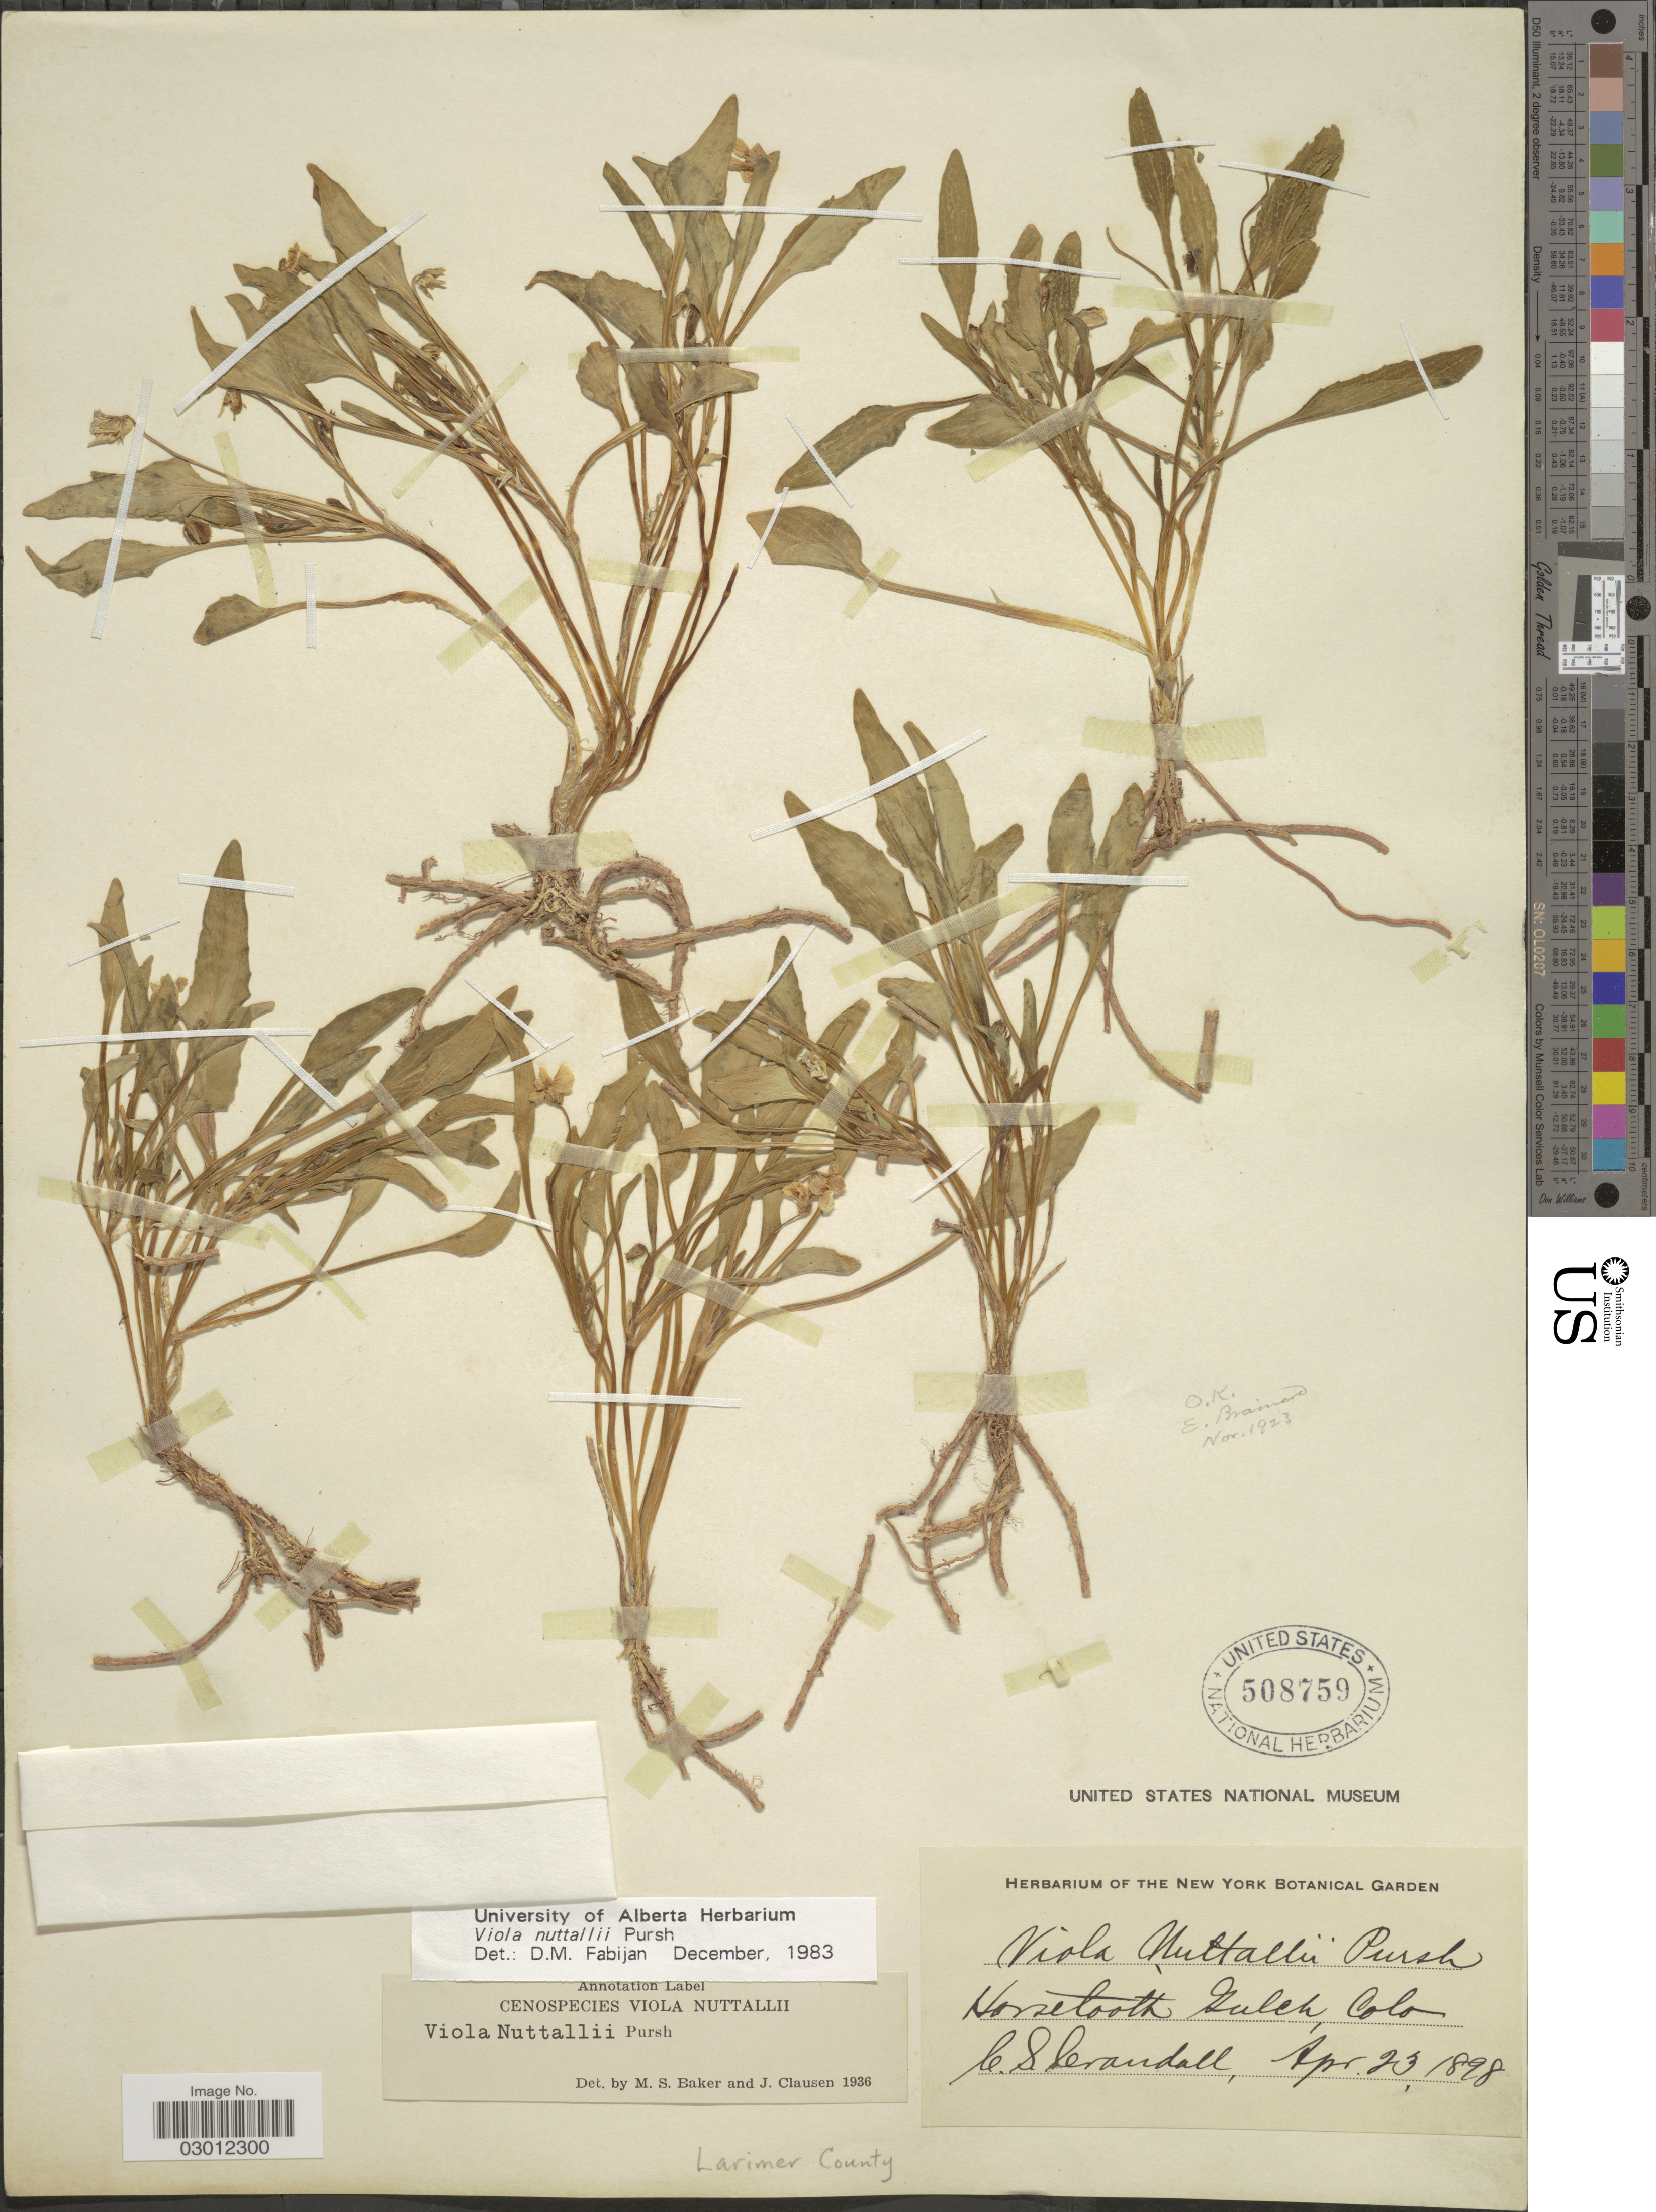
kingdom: Plantae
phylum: Tracheophyta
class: Magnoliopsida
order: Malpighiales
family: Violaceae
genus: Viola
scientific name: Viola nuttallii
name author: Pursh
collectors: C. Crandall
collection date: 1898-04-23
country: United States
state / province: Colorado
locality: Horsetooth Gulch. Larimer County.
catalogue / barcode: US 508759